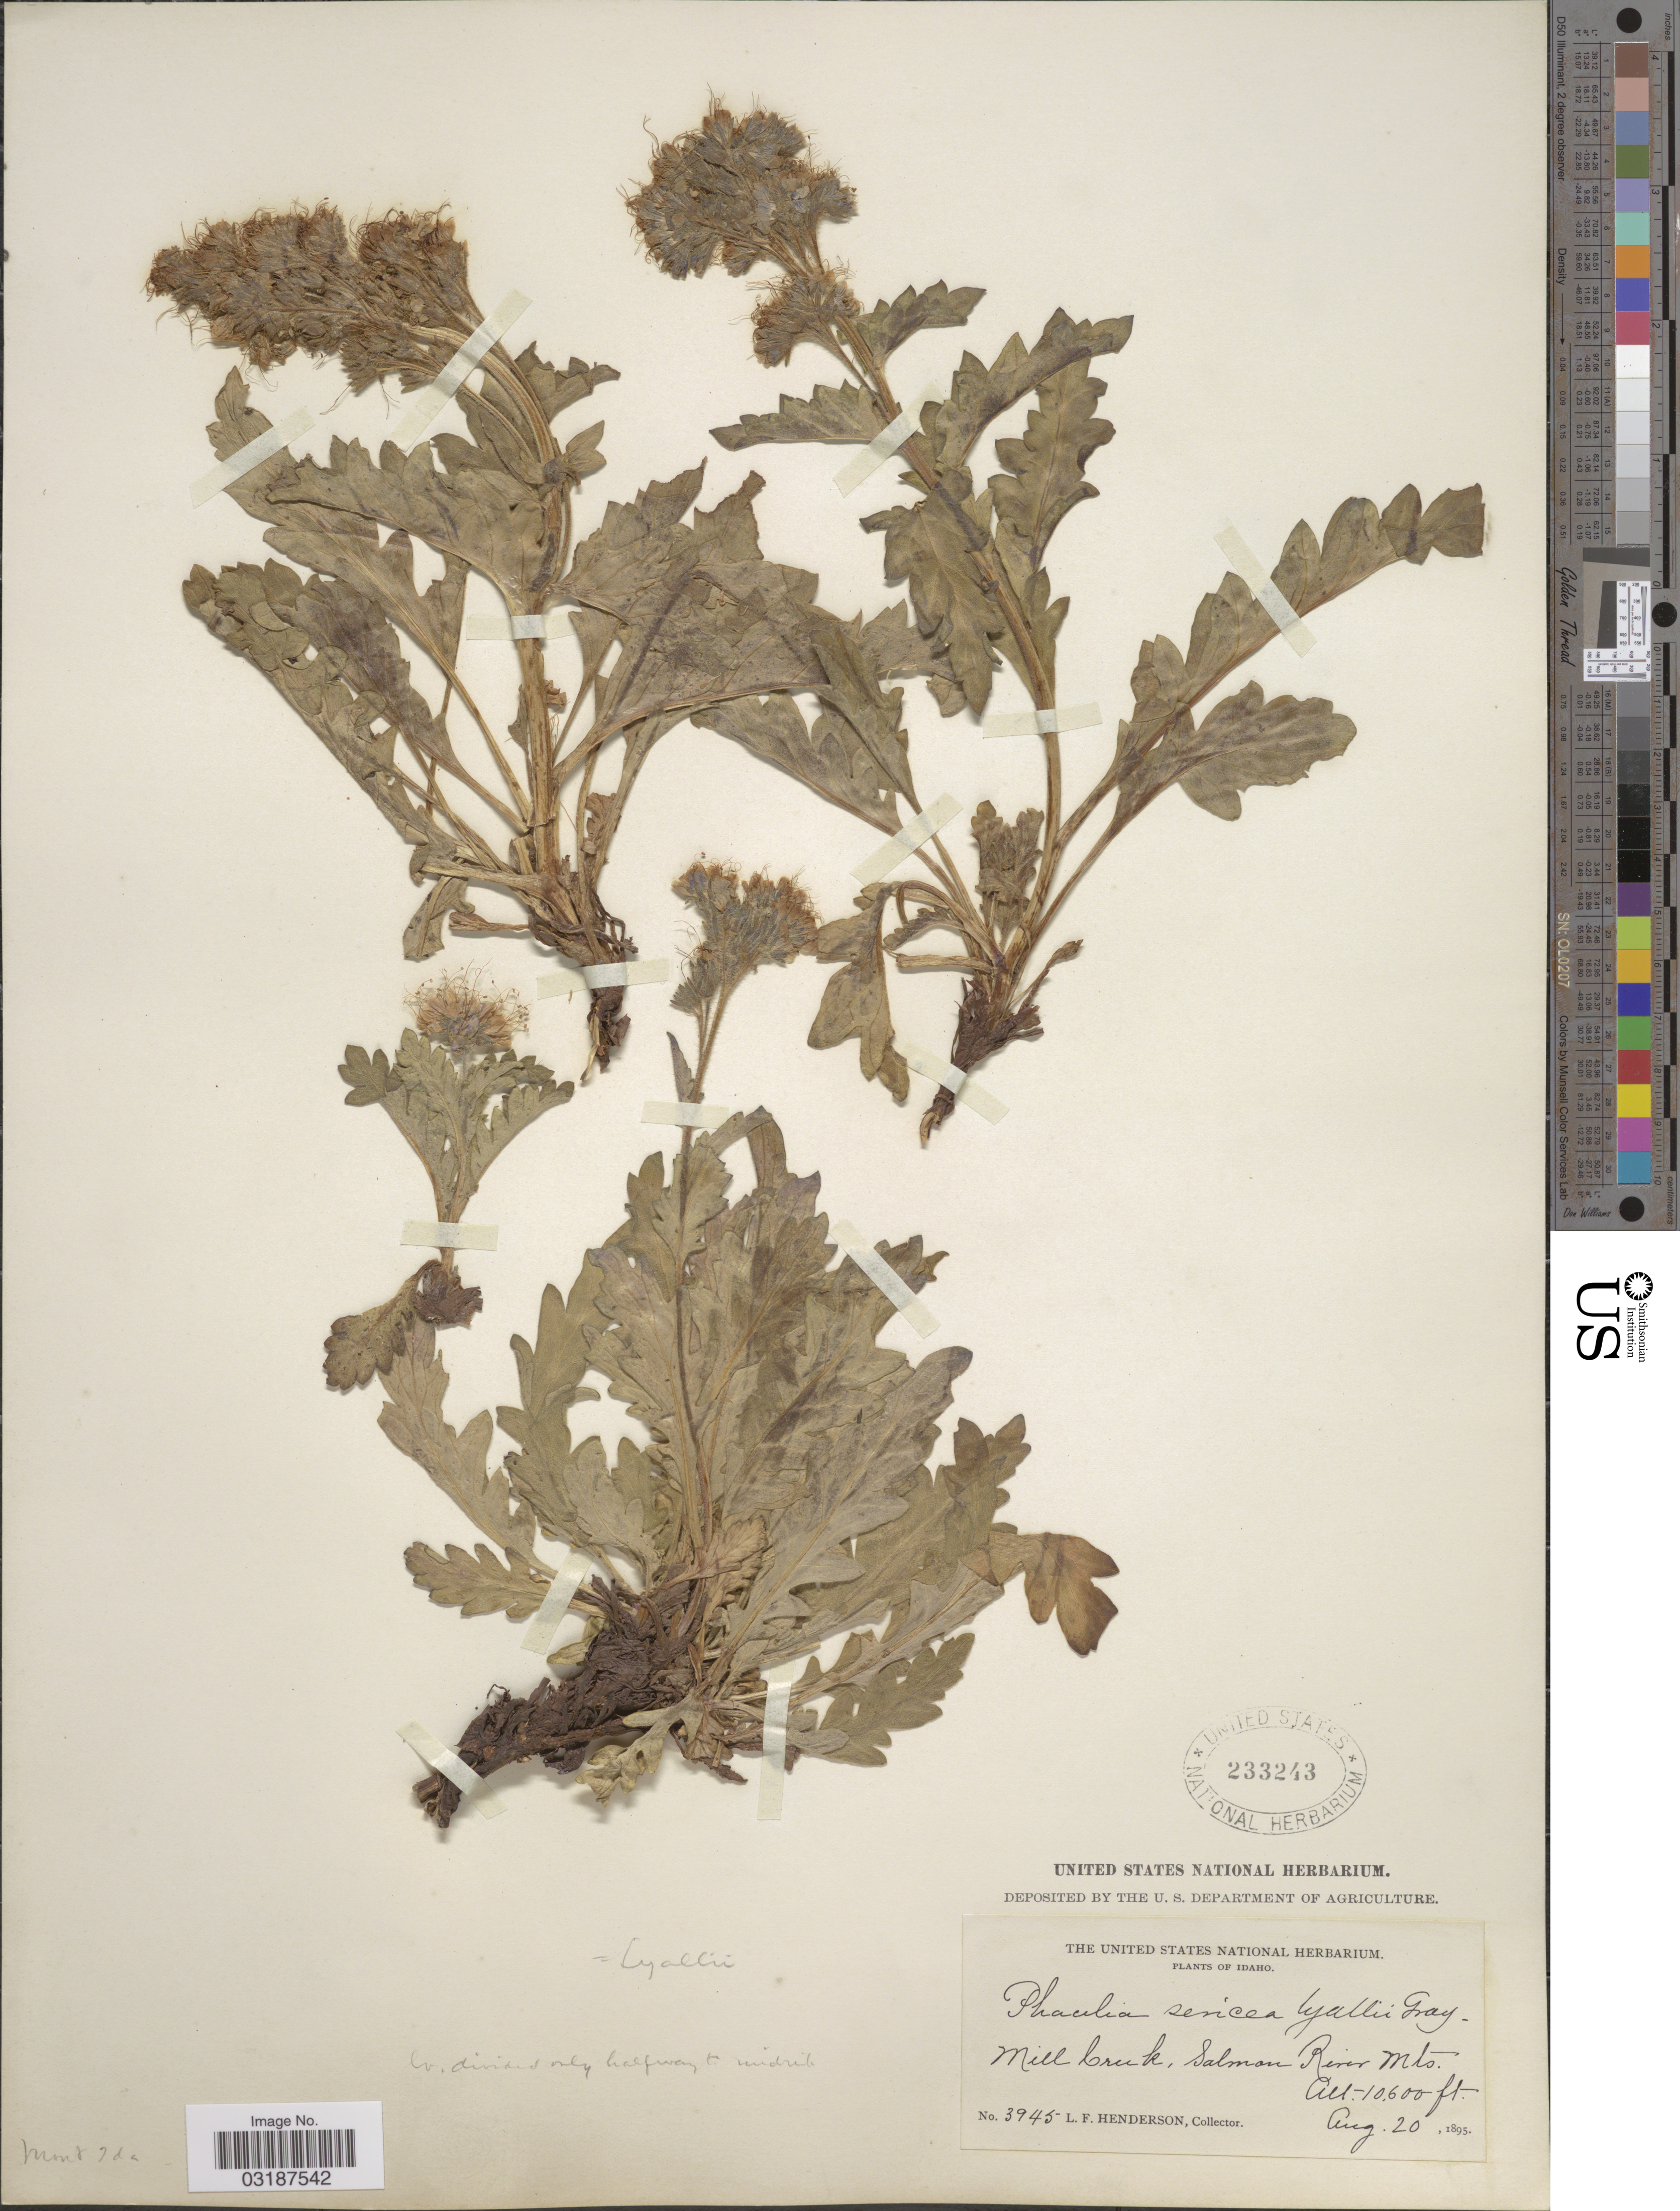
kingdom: Plantae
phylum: Tracheophyta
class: Magnoliopsida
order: Boraginales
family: Hydrophyllaceae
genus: Phacelia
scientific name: Phacelia sericea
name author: (Graham) A. Gray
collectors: L. Henderson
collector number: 3945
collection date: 1895-08-20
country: United States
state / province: Idaho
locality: Mill Creek, Salmon River Mts.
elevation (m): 3231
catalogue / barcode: US 233243